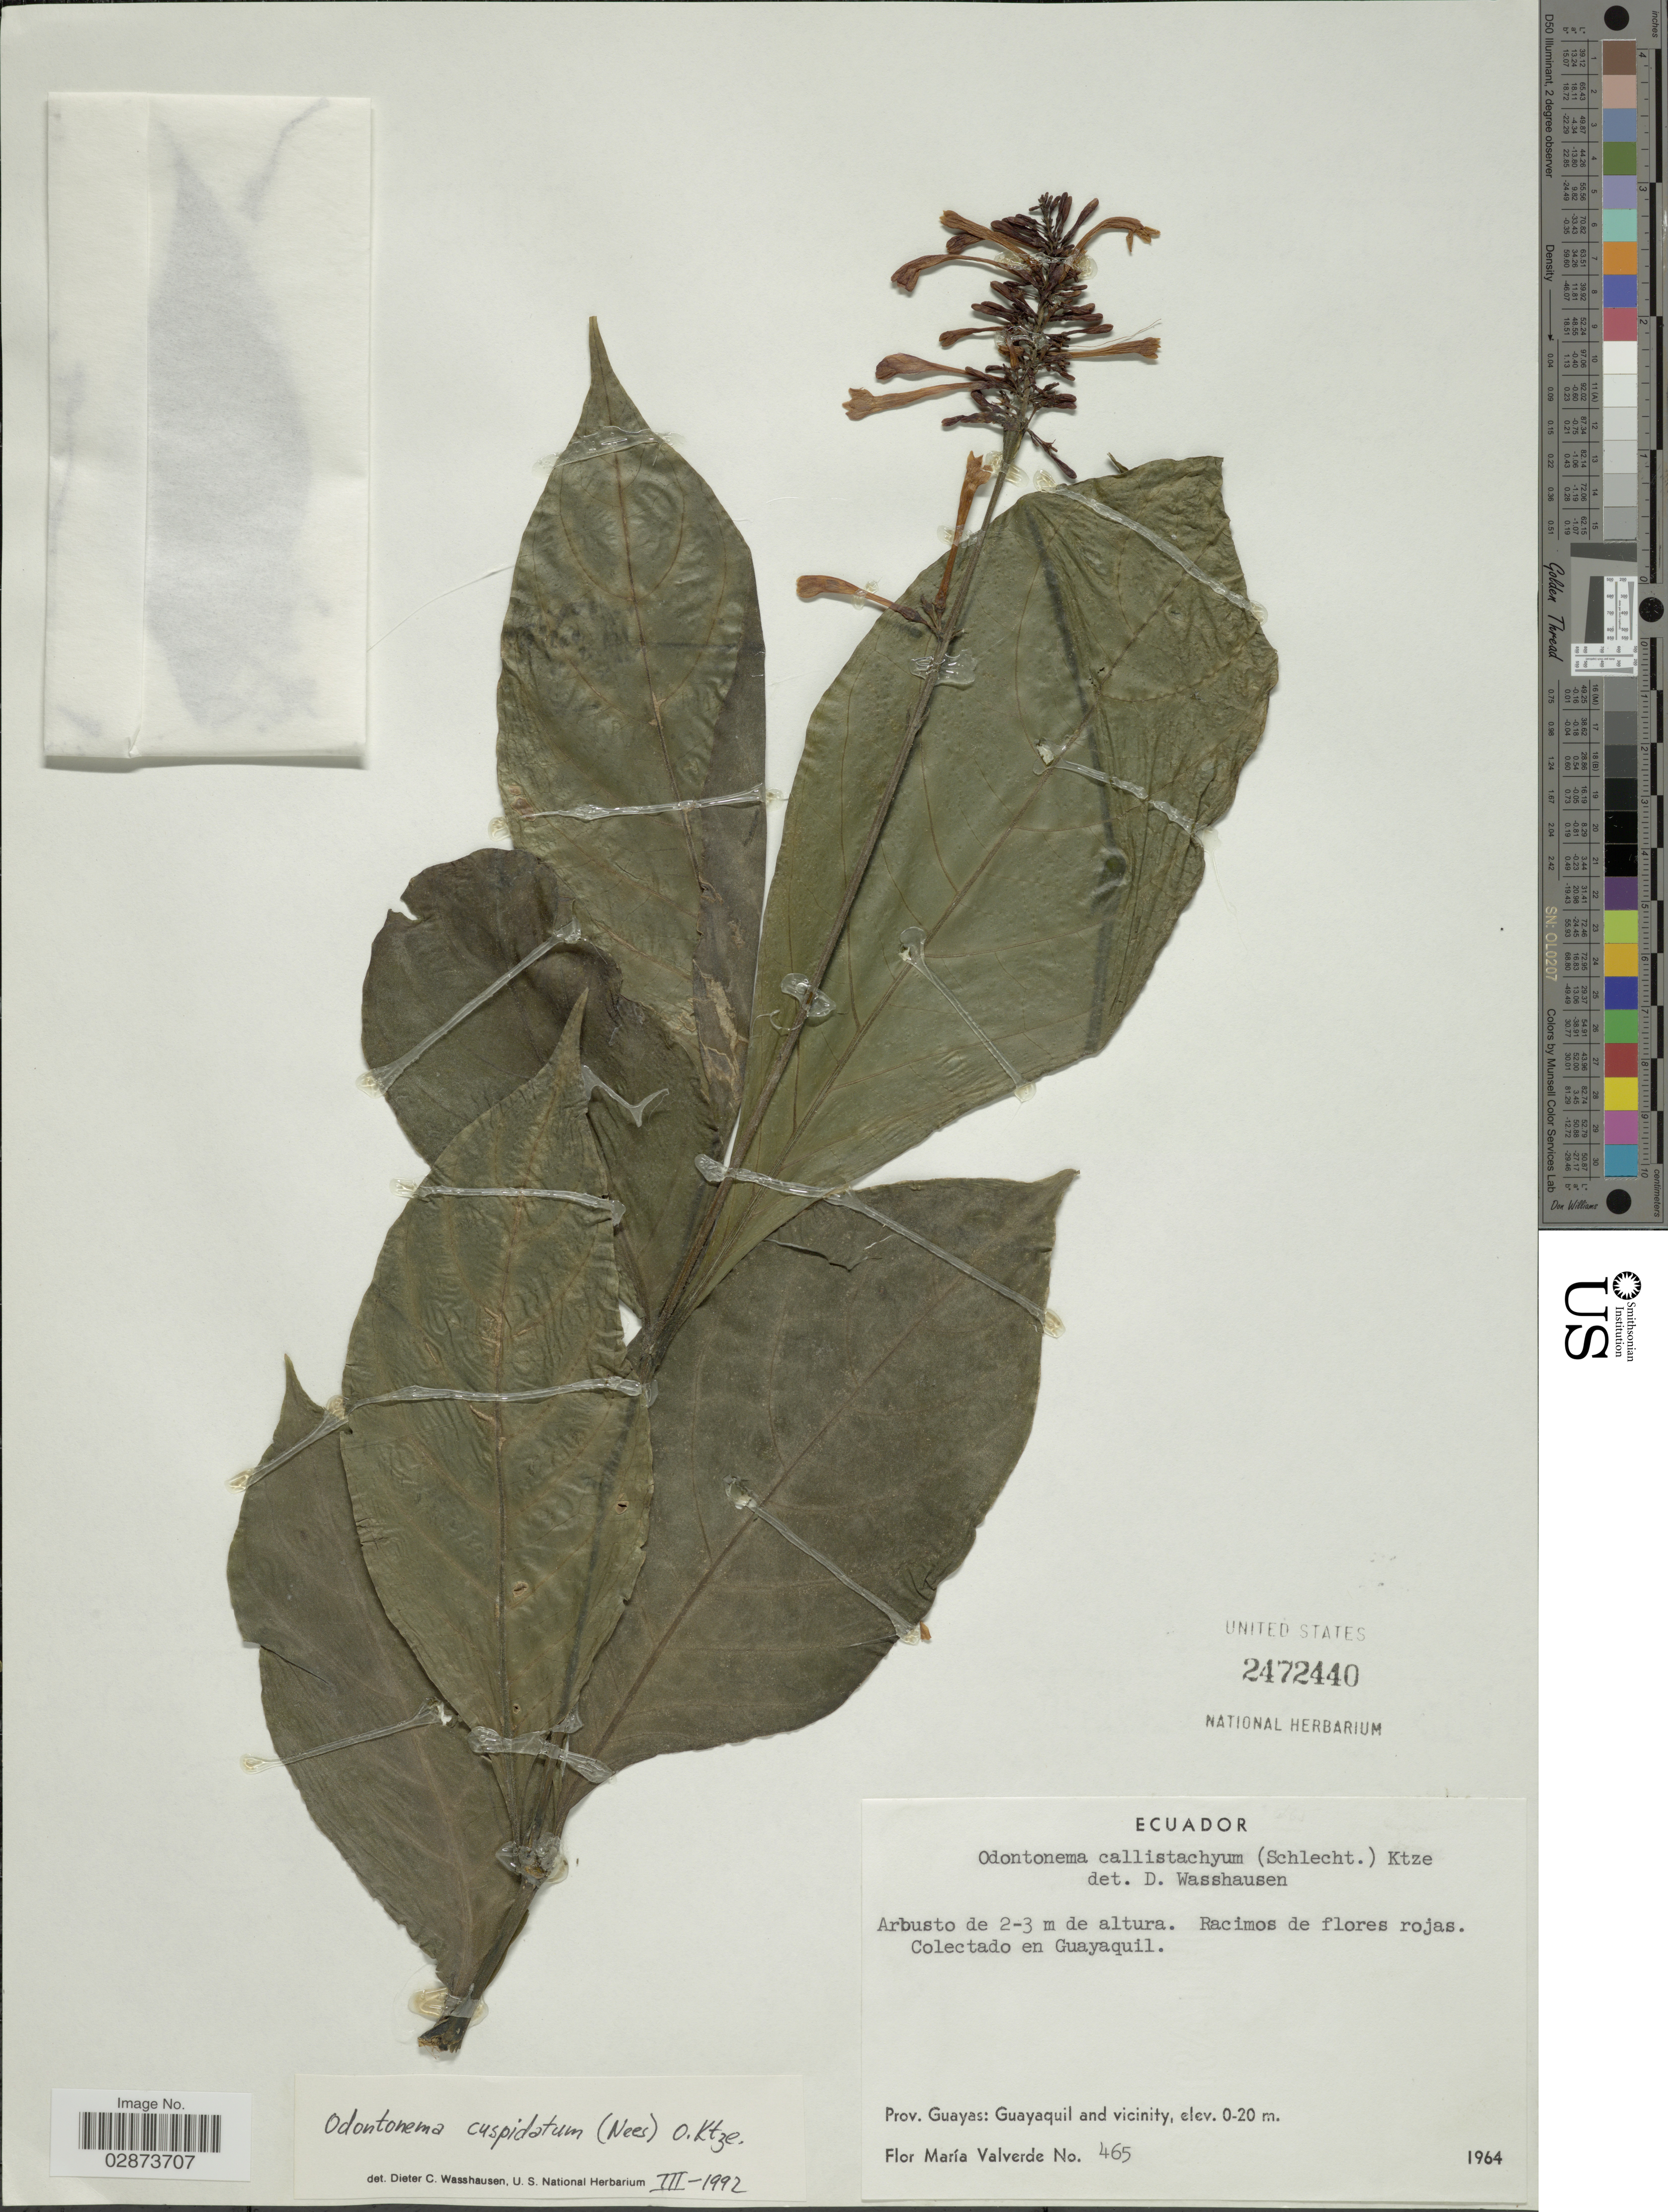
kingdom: Plantae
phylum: Tracheophyta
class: Magnoliopsida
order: Lamiales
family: Acanthaceae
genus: Odontonema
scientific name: Odontonema cuspidatum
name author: (Nees) Kuntze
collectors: F. M. Valverde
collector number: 465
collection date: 1964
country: Ecuador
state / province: Guayas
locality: Prov. Guayas: Guayaquil and vicinity.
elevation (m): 0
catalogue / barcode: US 2472440